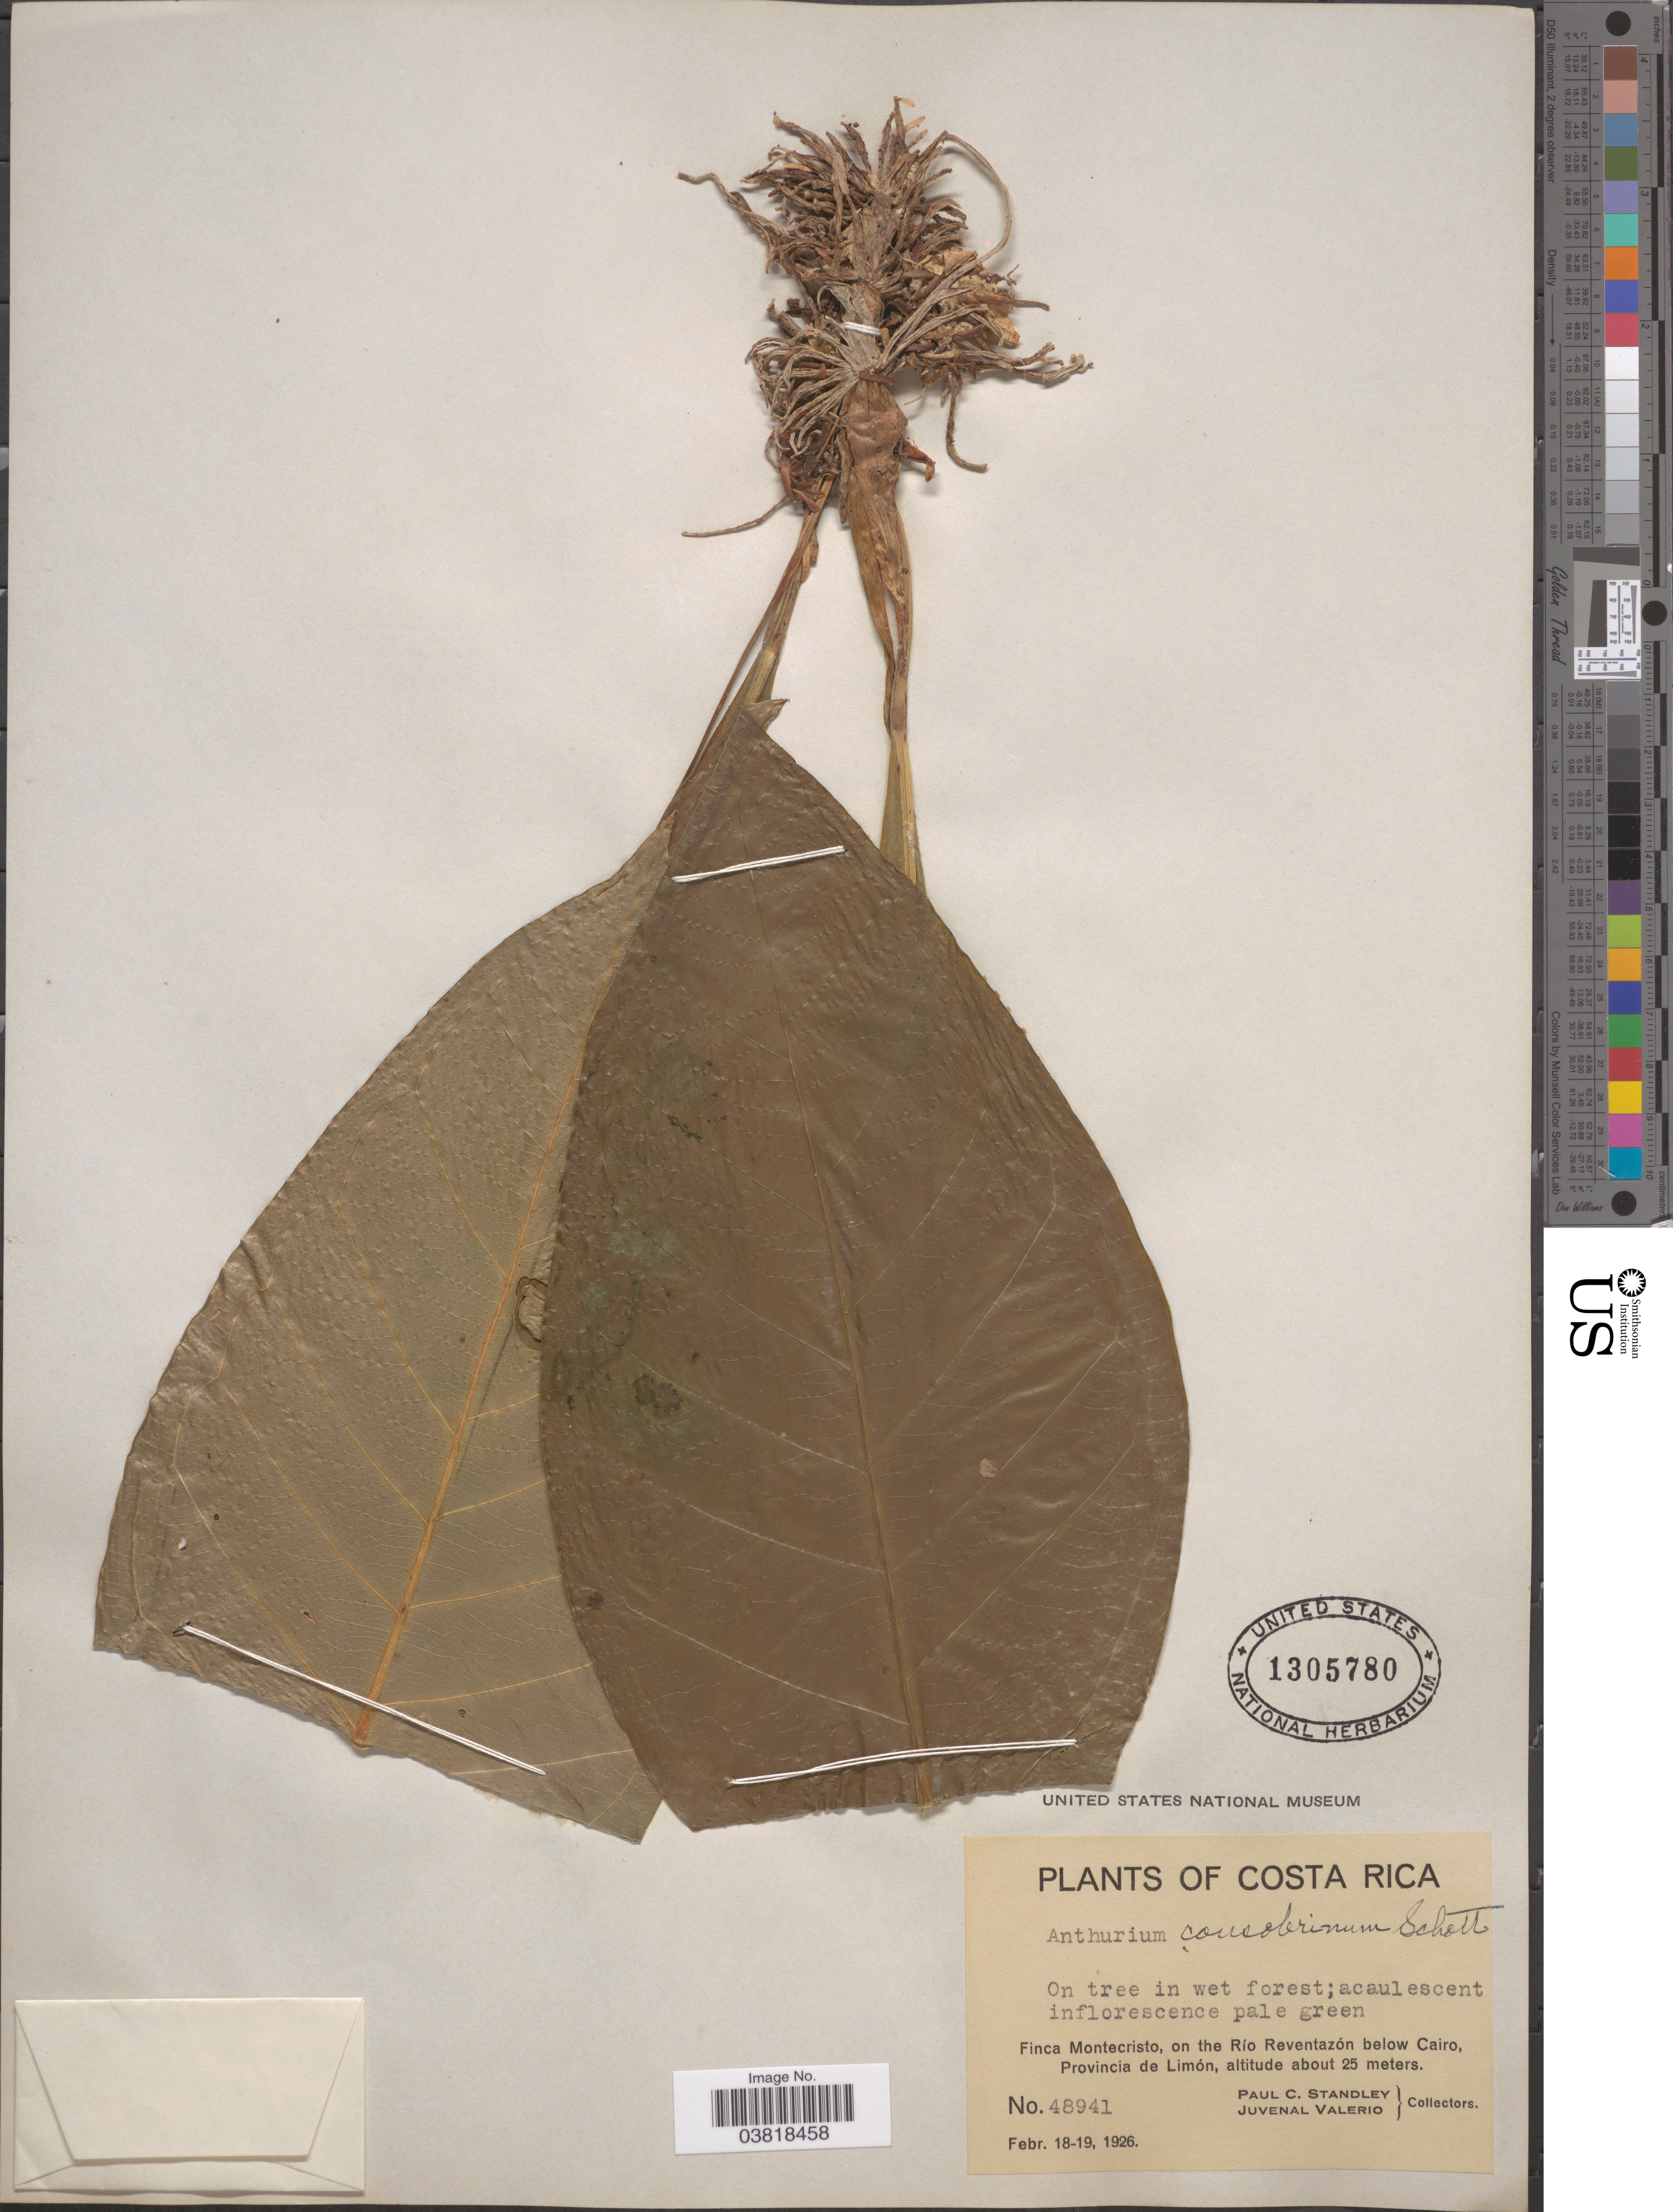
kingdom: Plantae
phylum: Tracheophyta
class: Liliopsida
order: Alismatales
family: Araceae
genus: Anthurium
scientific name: Anthurium consobrinum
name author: Schott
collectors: P. C. Standley & J. Valerio R.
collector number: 48941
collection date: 1926-02-18/1926-02-19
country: Costa Rica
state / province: Limón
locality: Finca Montecristo, on the Río Reventazón below Cairo.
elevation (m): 25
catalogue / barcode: US 1305780